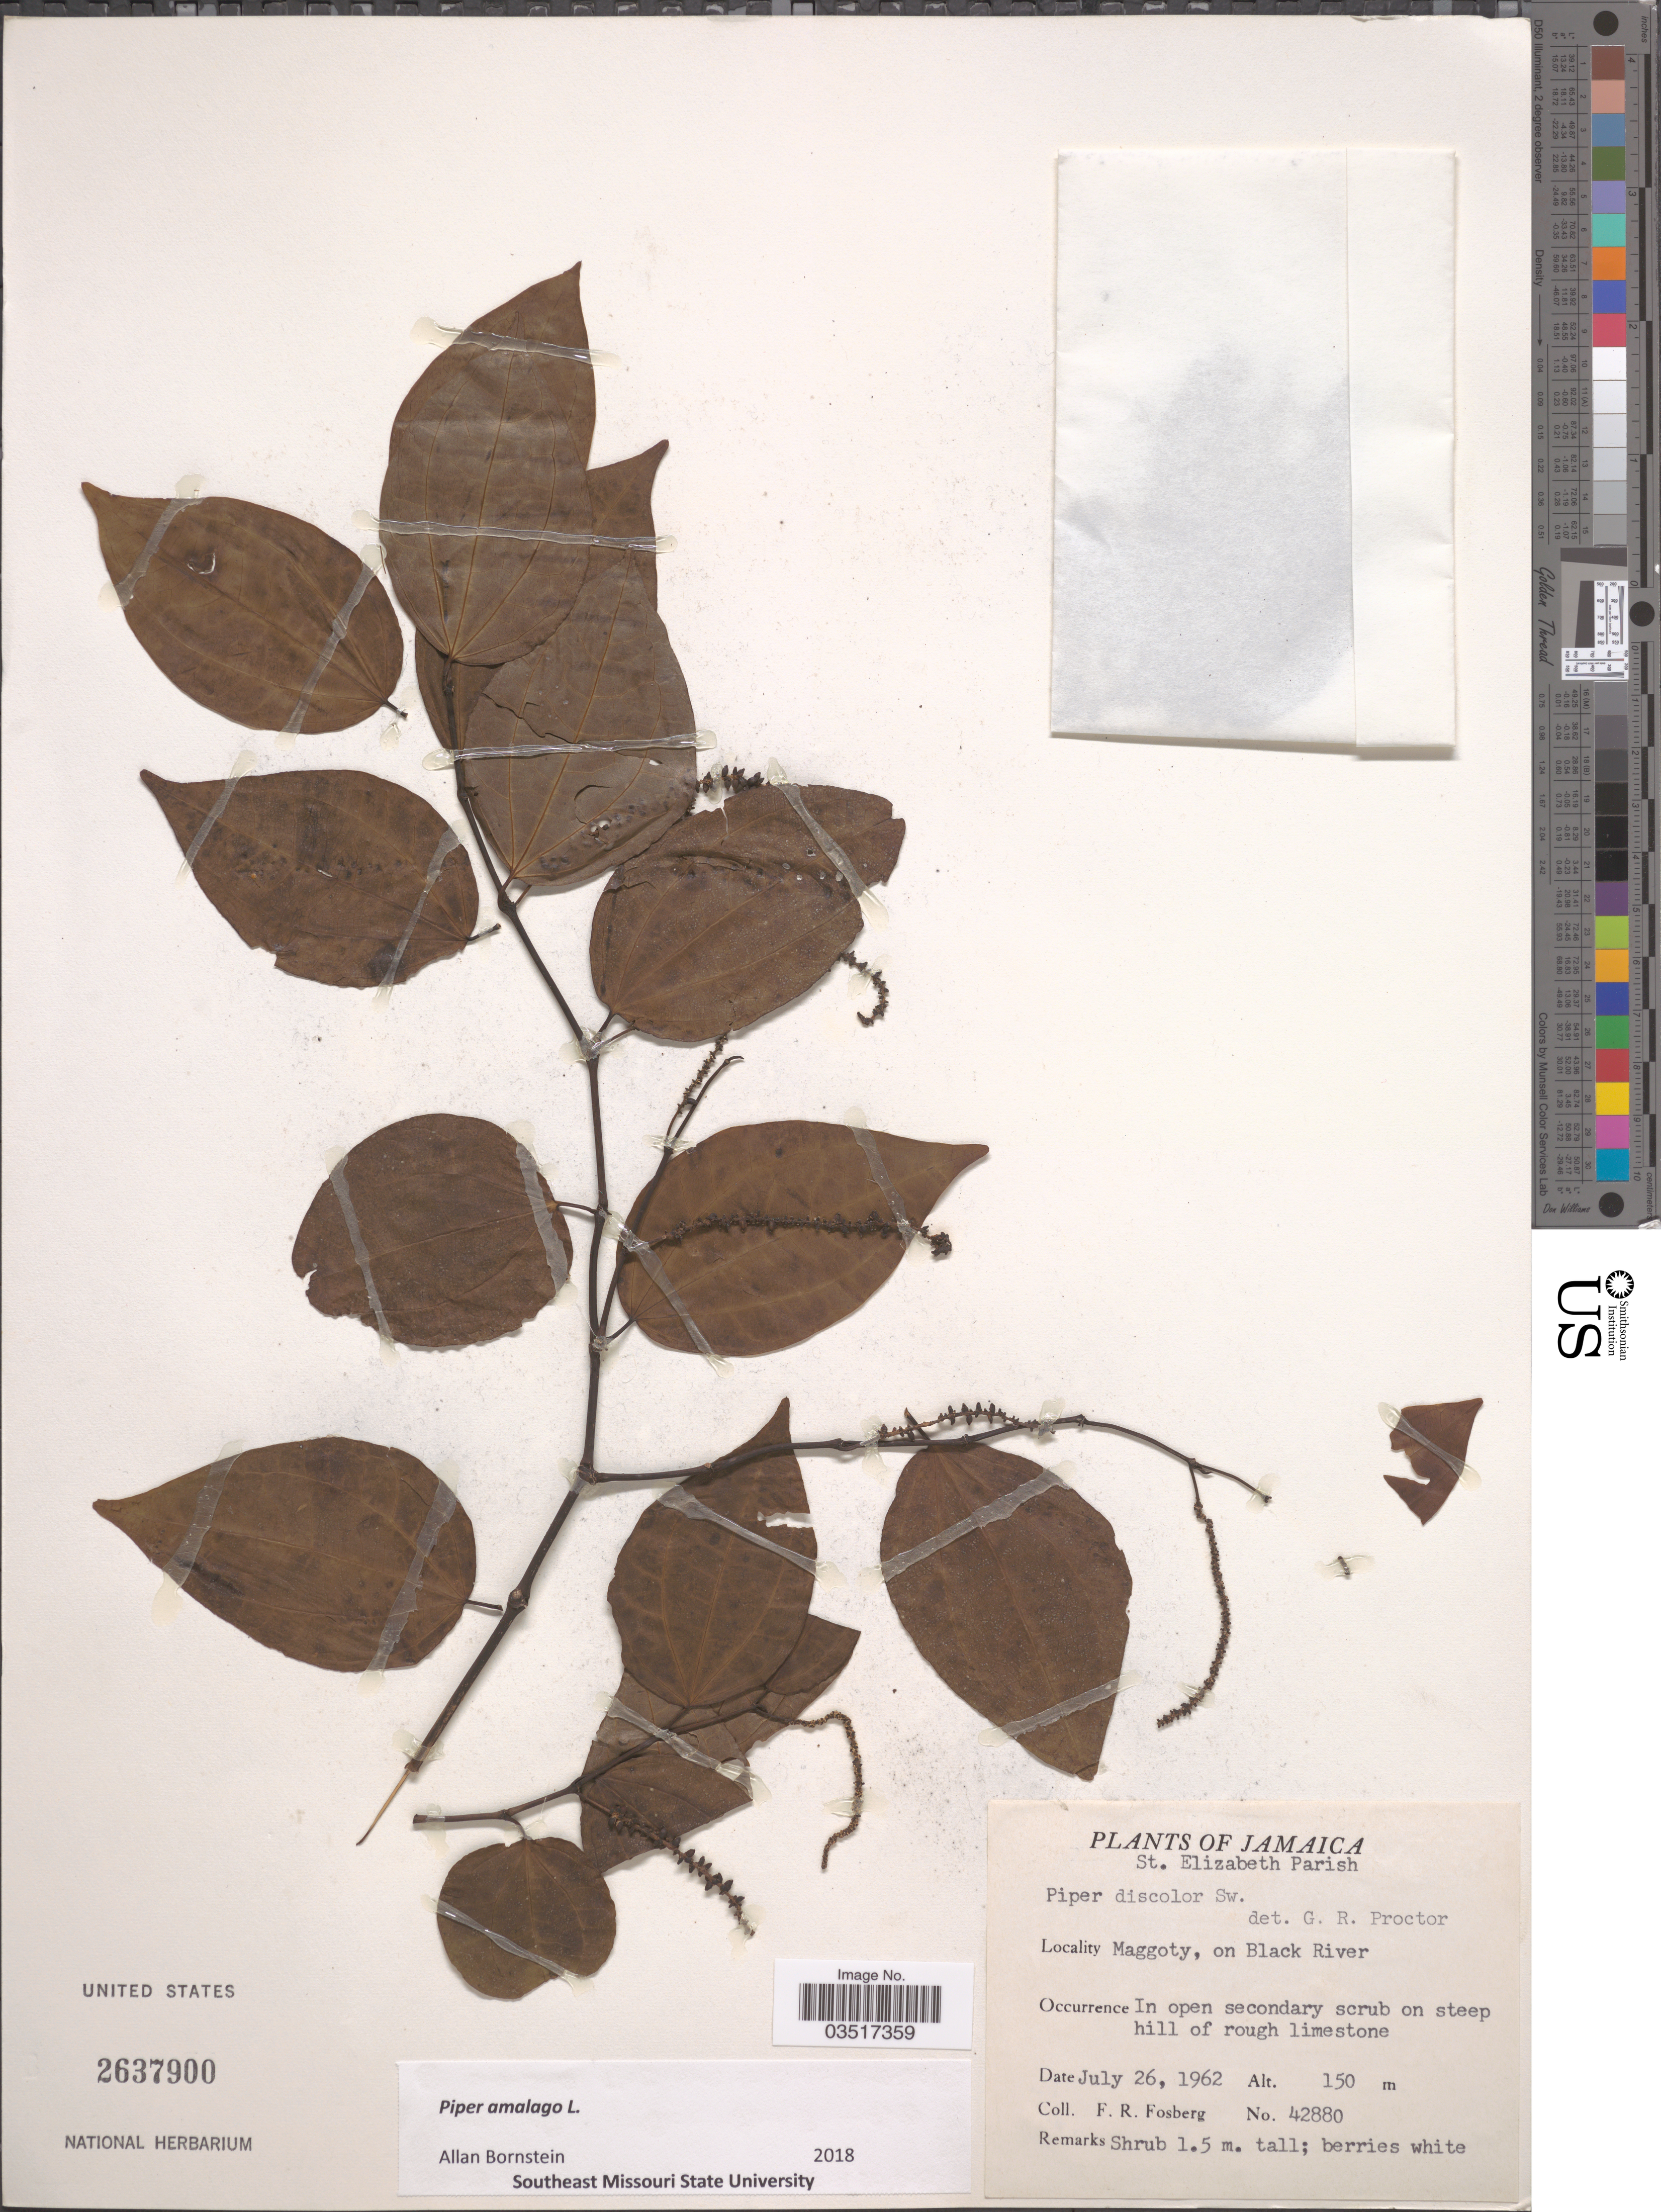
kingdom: Plantae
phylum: Tracheophyta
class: Magnoliopsida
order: Piperales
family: Piperaceae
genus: Piper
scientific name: Piper amalago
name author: L.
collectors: F. R. Fosberg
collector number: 42880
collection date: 1962-07-26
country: Jamaica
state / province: Saint Elizabeth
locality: St. Elizabeth Parish. Maggoty, on Black River.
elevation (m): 150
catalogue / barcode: US 2637900